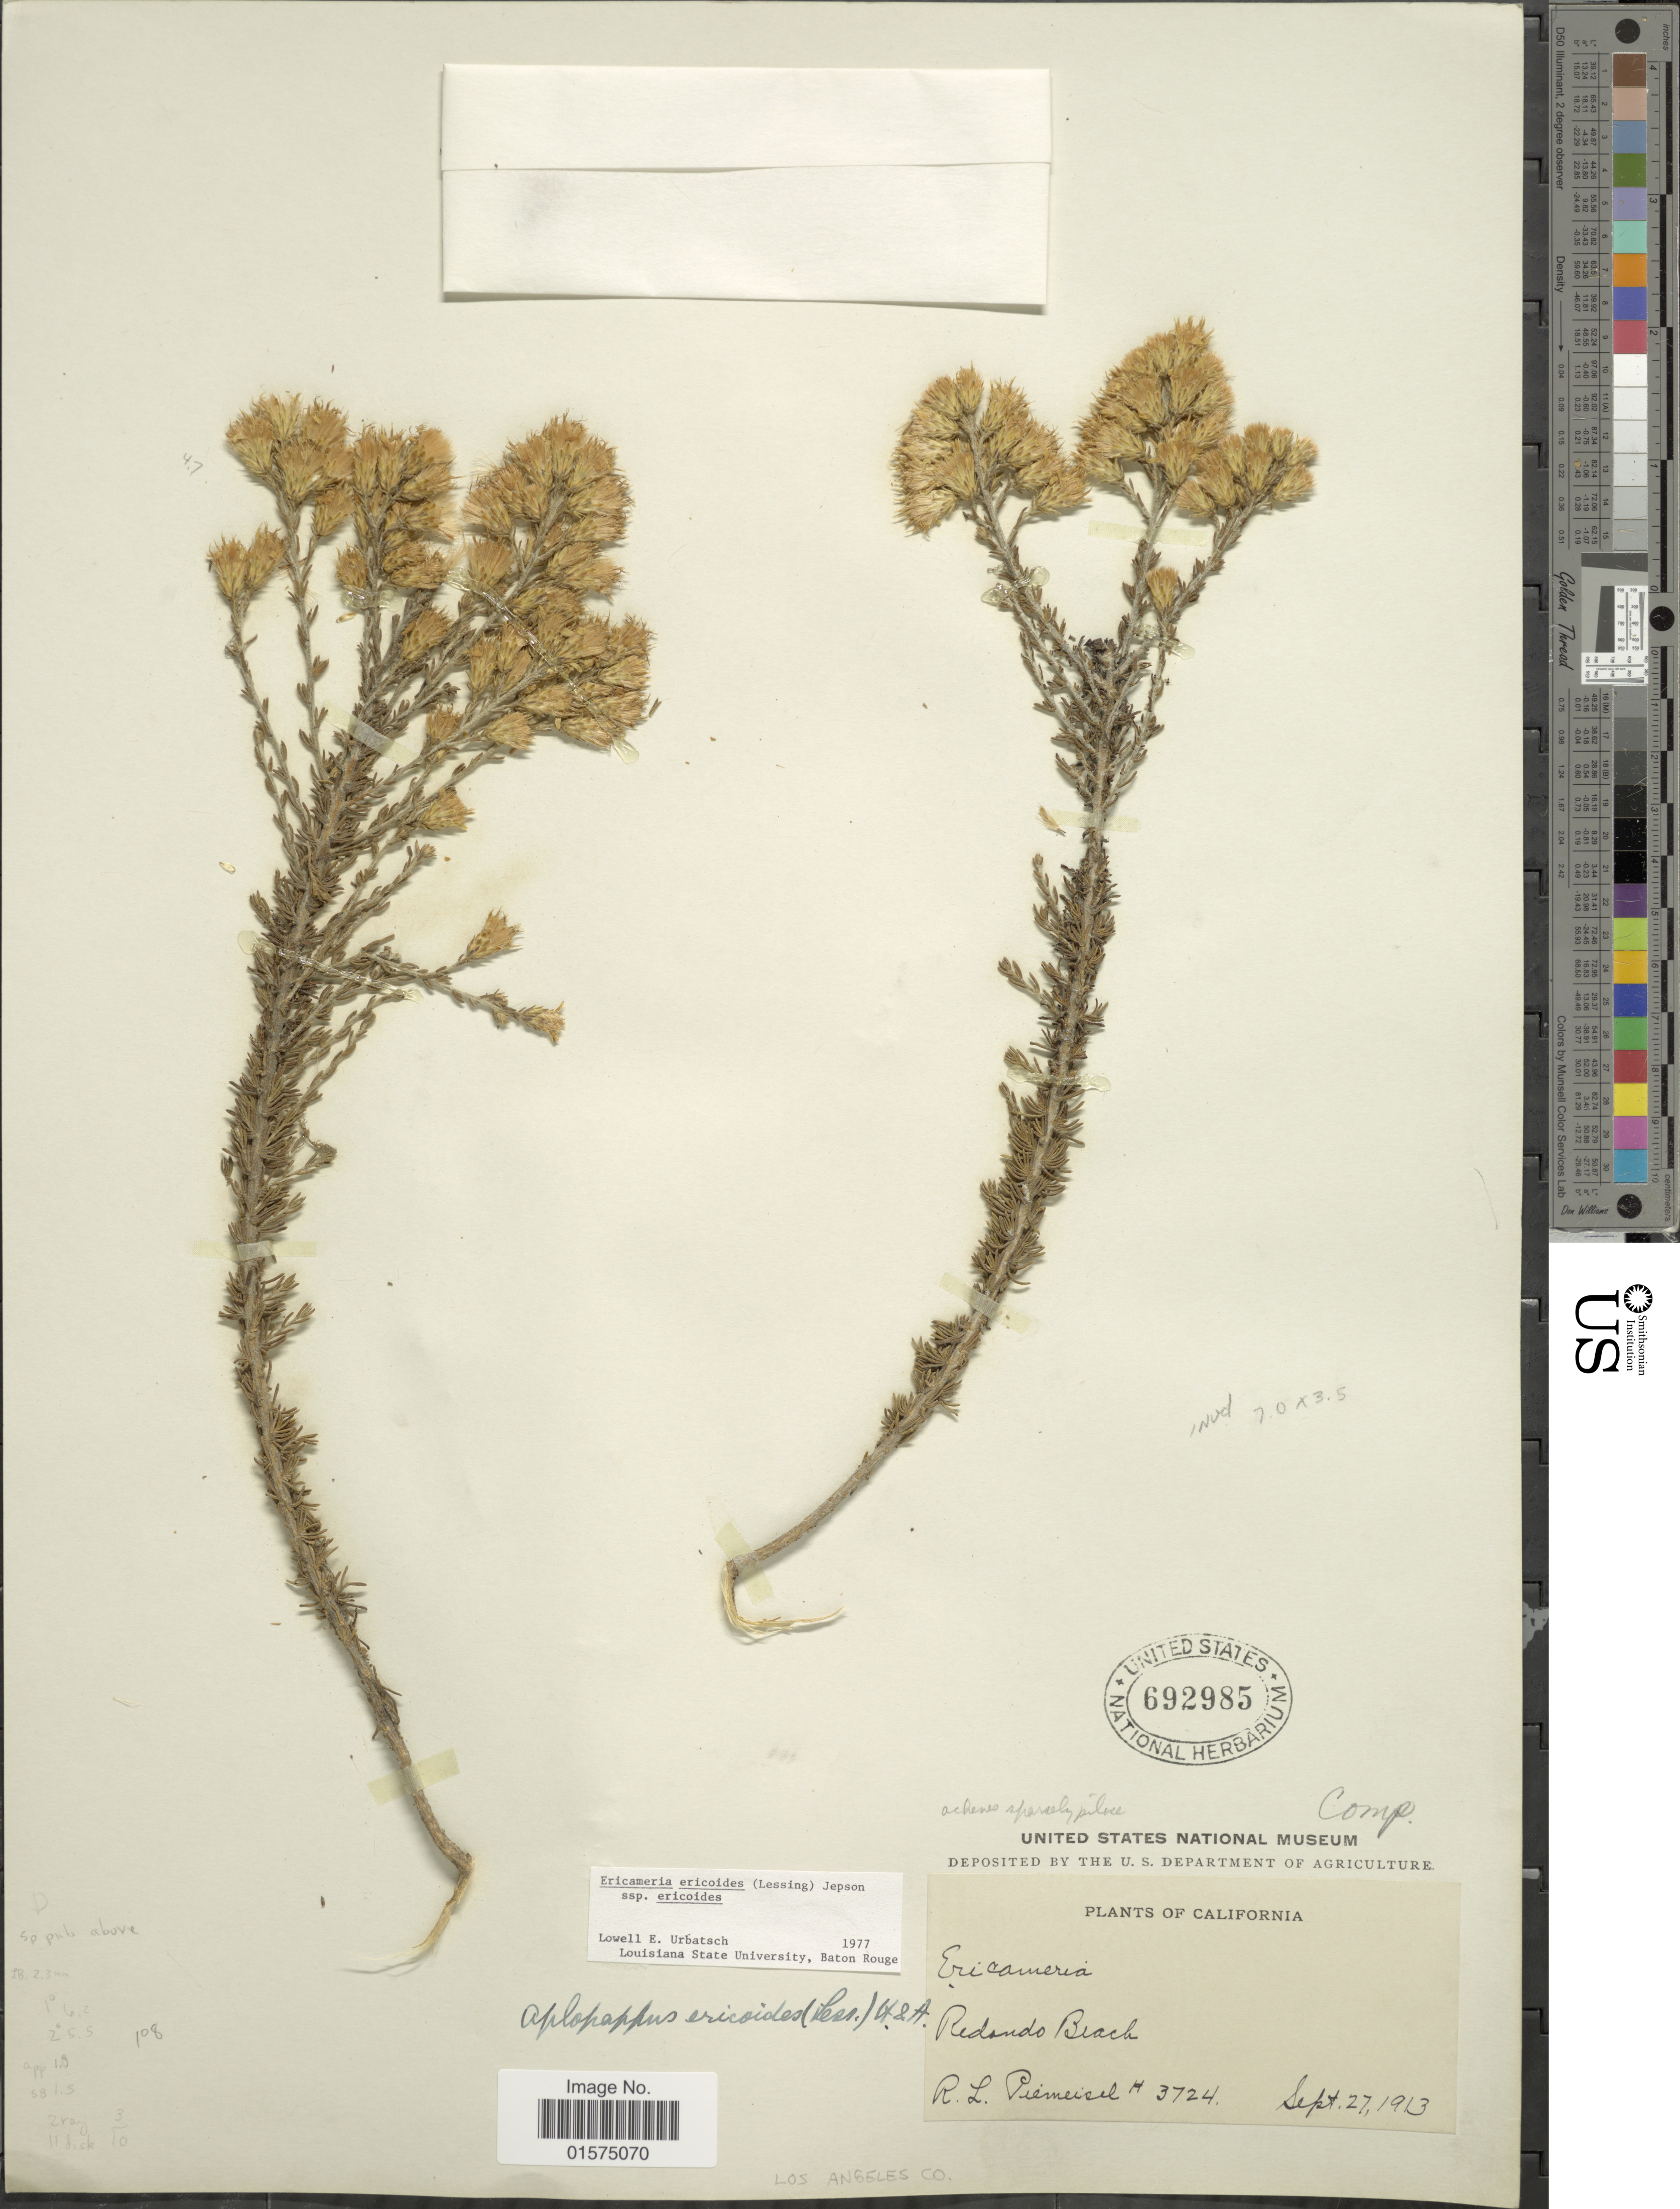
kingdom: Plantae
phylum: Tracheophyta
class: Magnoliopsida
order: Asterales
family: Asteraceae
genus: Ericameria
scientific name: Ericameria ericoides subsp. ericoides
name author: (Less.) Nutt. ex Jeps.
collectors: R. L. Piemeisel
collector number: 3724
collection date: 1913-09-27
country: United States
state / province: California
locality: Redando Beach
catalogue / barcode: US 692985